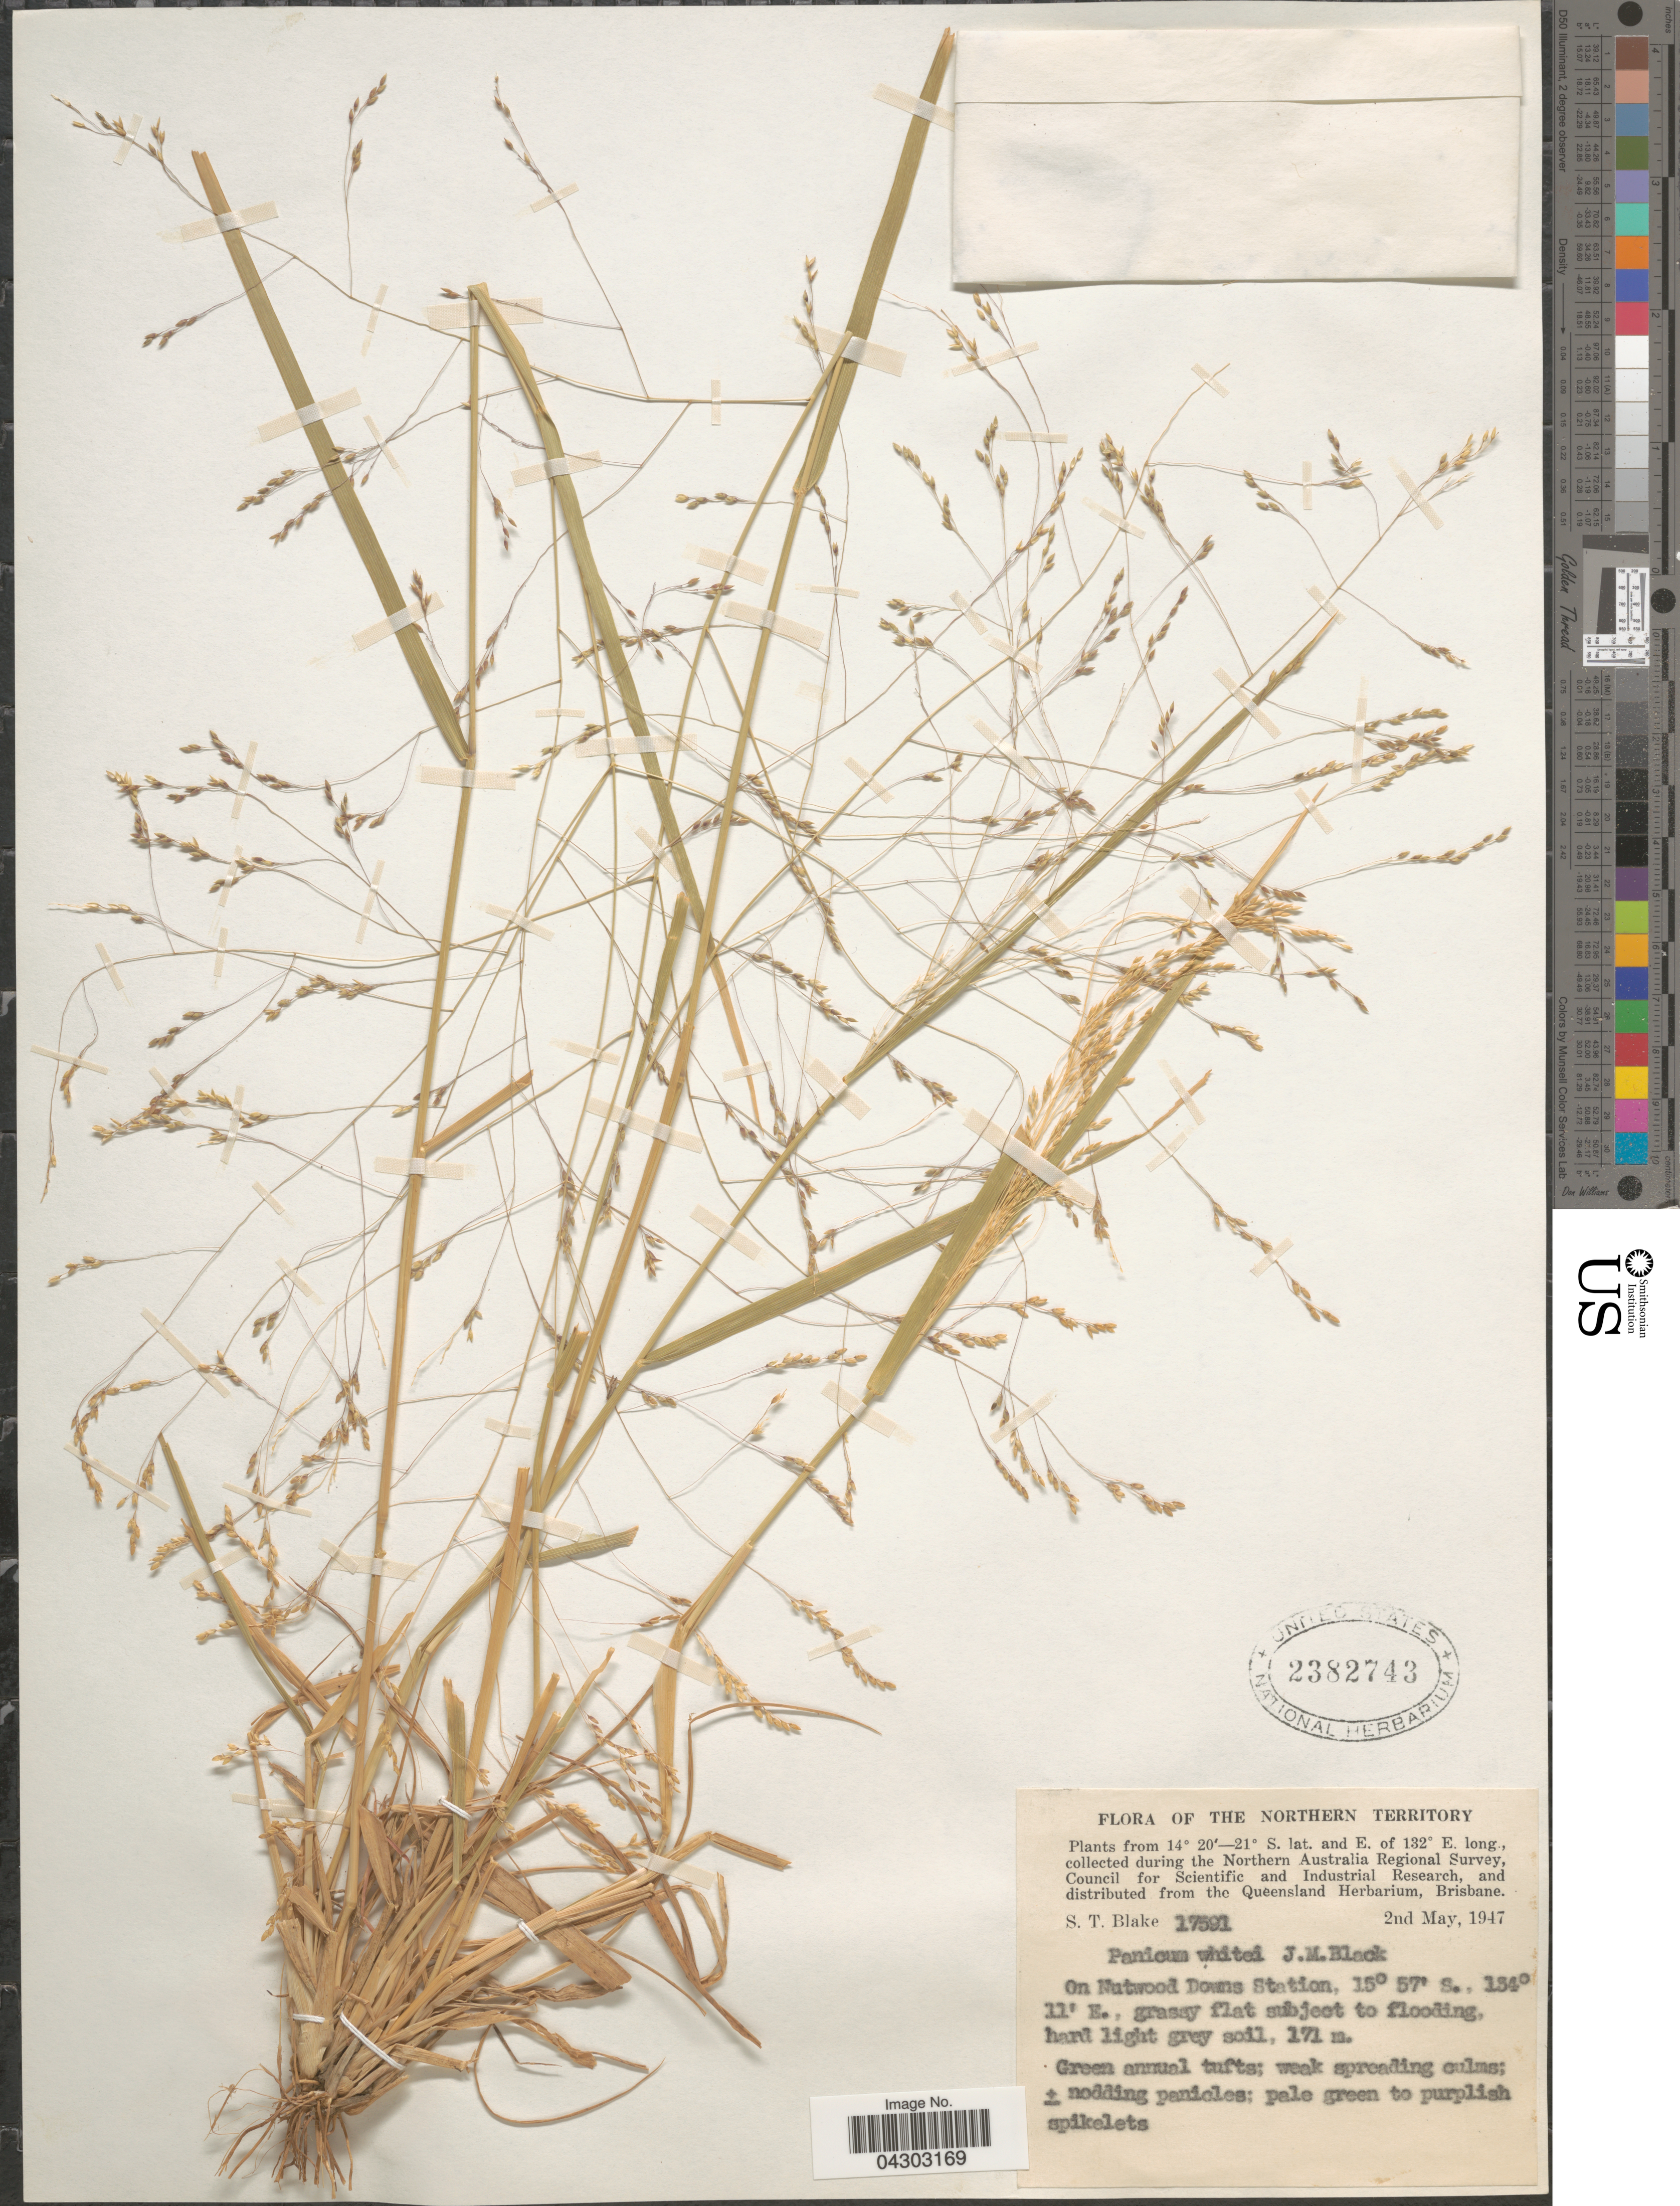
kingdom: Plantae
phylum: Tracheophyta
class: Liliopsida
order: Poales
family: Poaceae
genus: Panicum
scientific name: Panicum laevinode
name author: Lindl.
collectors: S. T. Blake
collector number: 17591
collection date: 1947-05-02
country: Australia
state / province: Northern Territory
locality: The Northern Australia Regional Survey, Council for Scientific and Industrial Research. On Nutwood Downs Station.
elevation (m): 171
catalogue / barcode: US 2382743